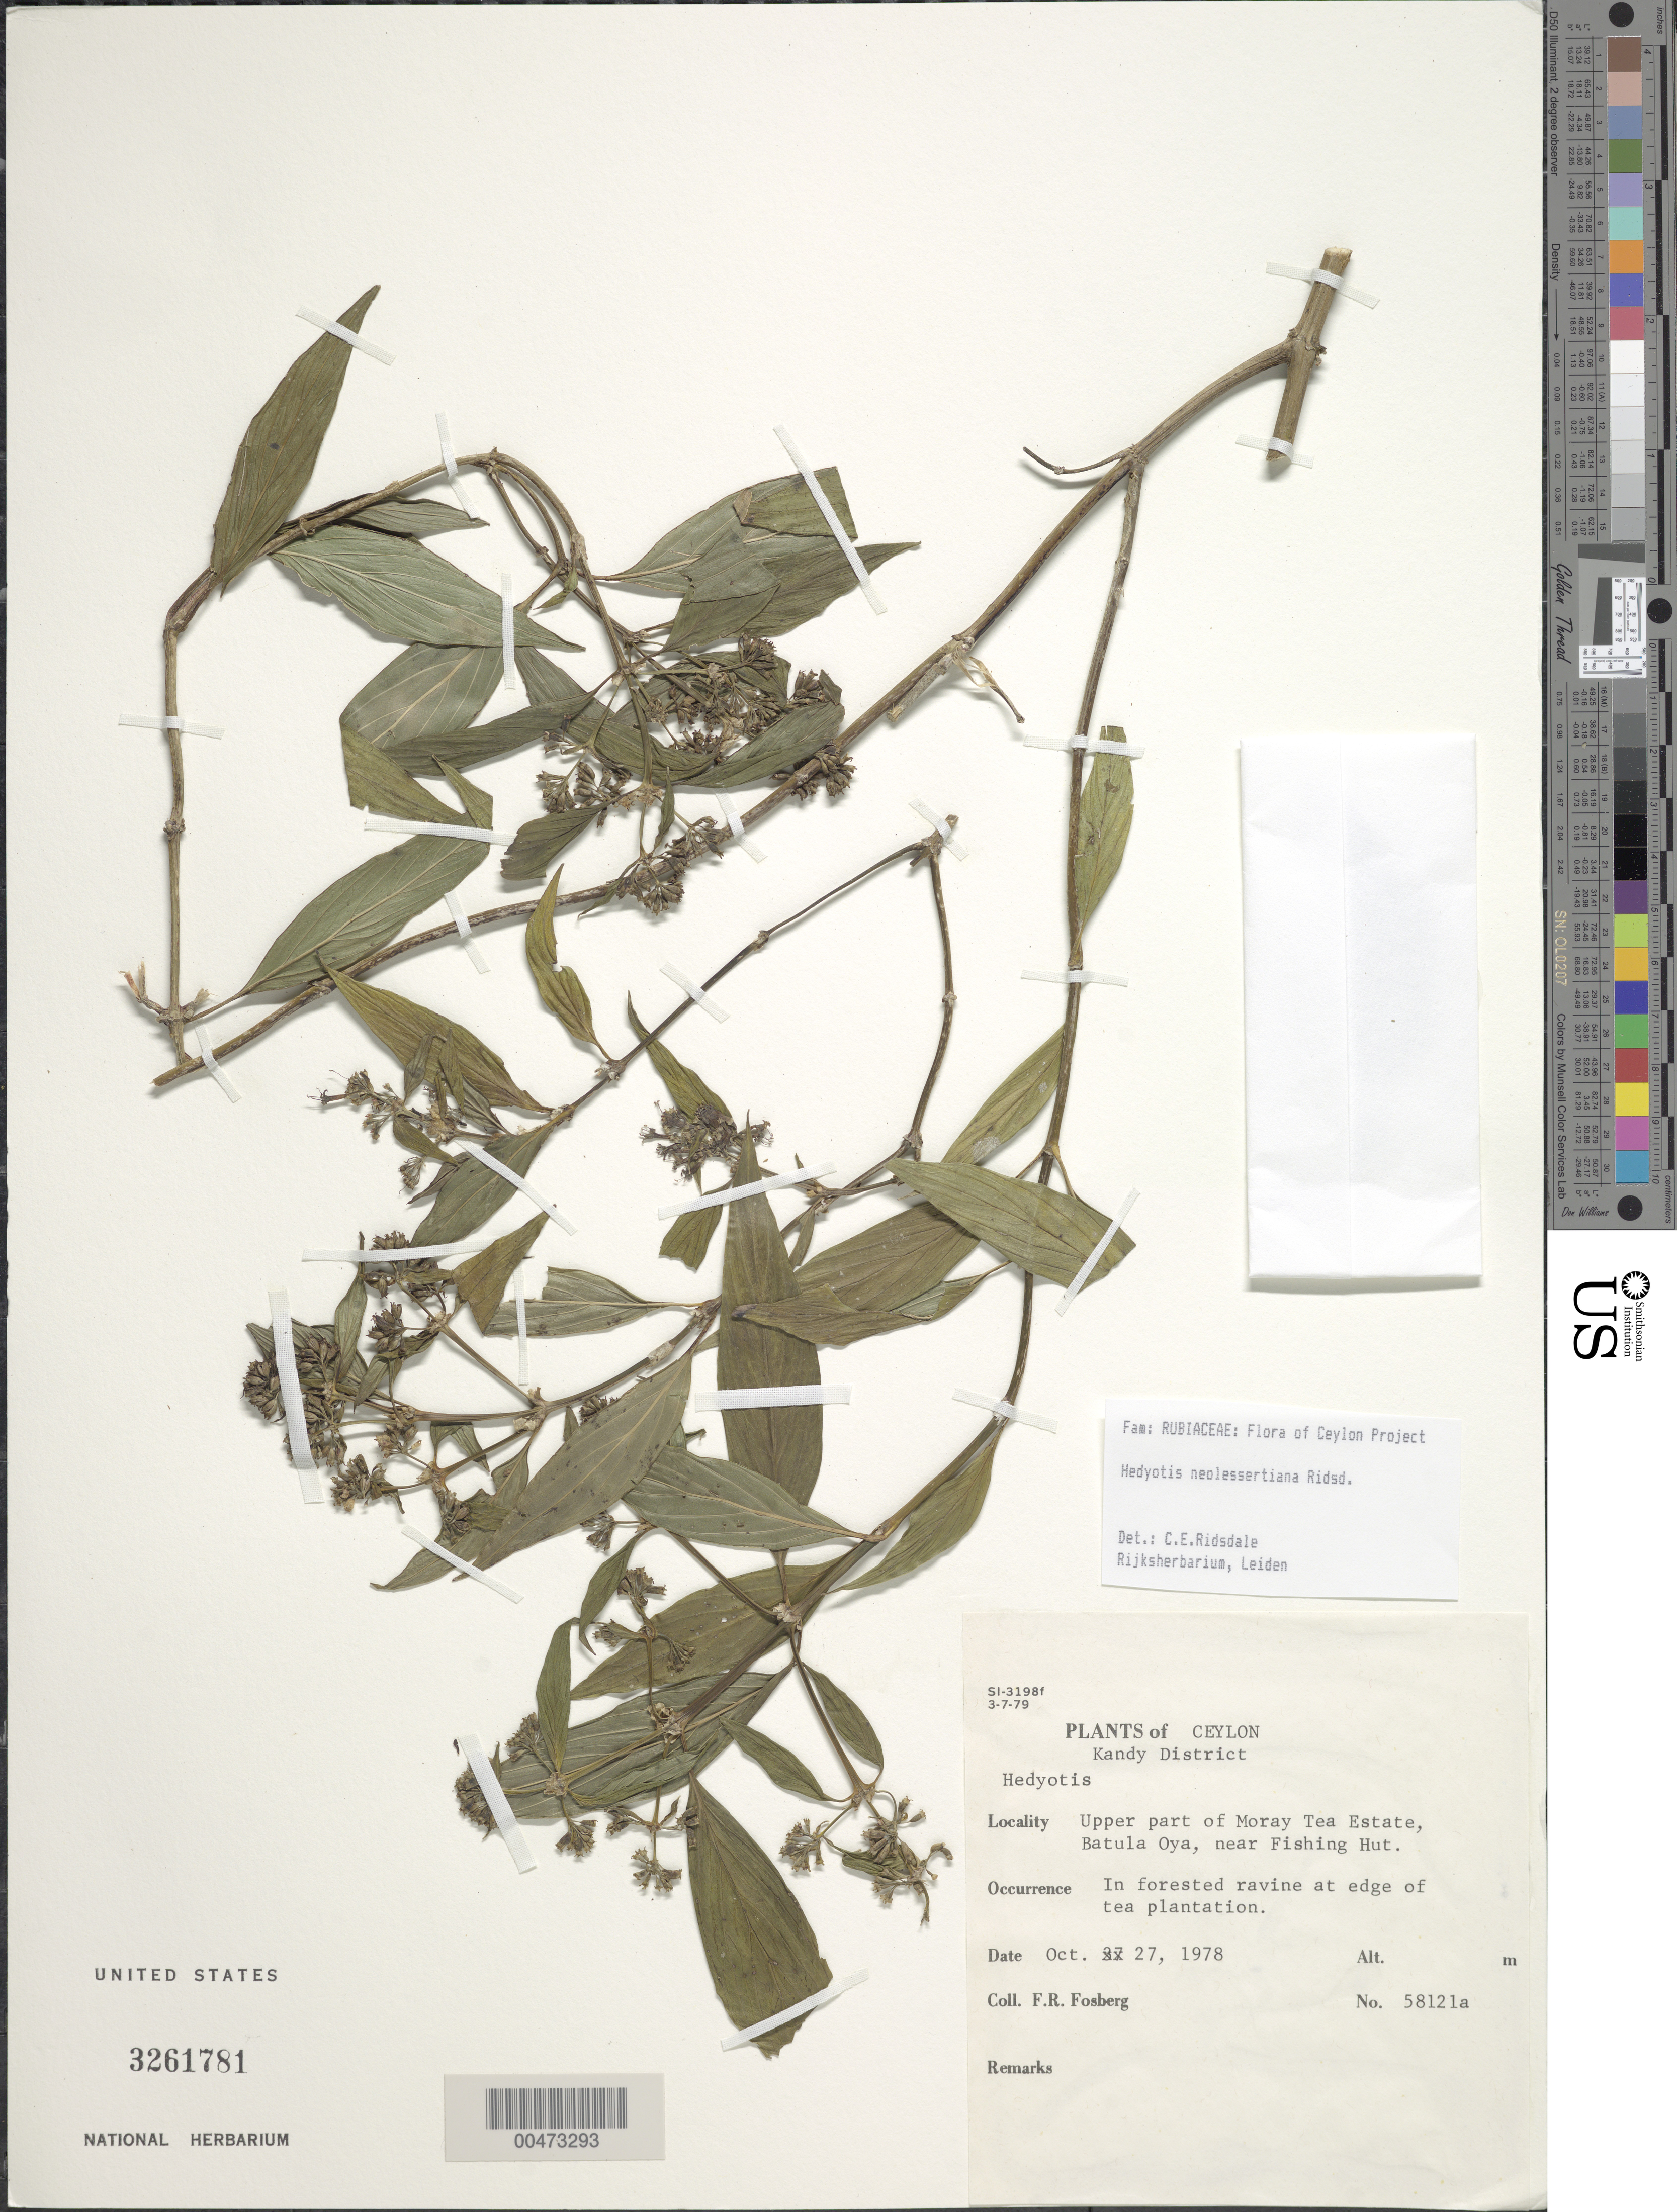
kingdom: Plantae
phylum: Tracheophyta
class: Magnoliopsida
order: Gentianales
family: Rubiaceae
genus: Hedyotis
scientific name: Hedyotis neolessertiana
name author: Ridsdale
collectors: F. R. Fosberg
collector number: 58121A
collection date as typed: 27 Oct 1978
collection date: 1978-10-27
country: Sri Lanka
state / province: Central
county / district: Kandy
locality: upper part of Moray Tea Estate, Batula Oya, near Fishing Hut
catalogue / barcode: US 3261781